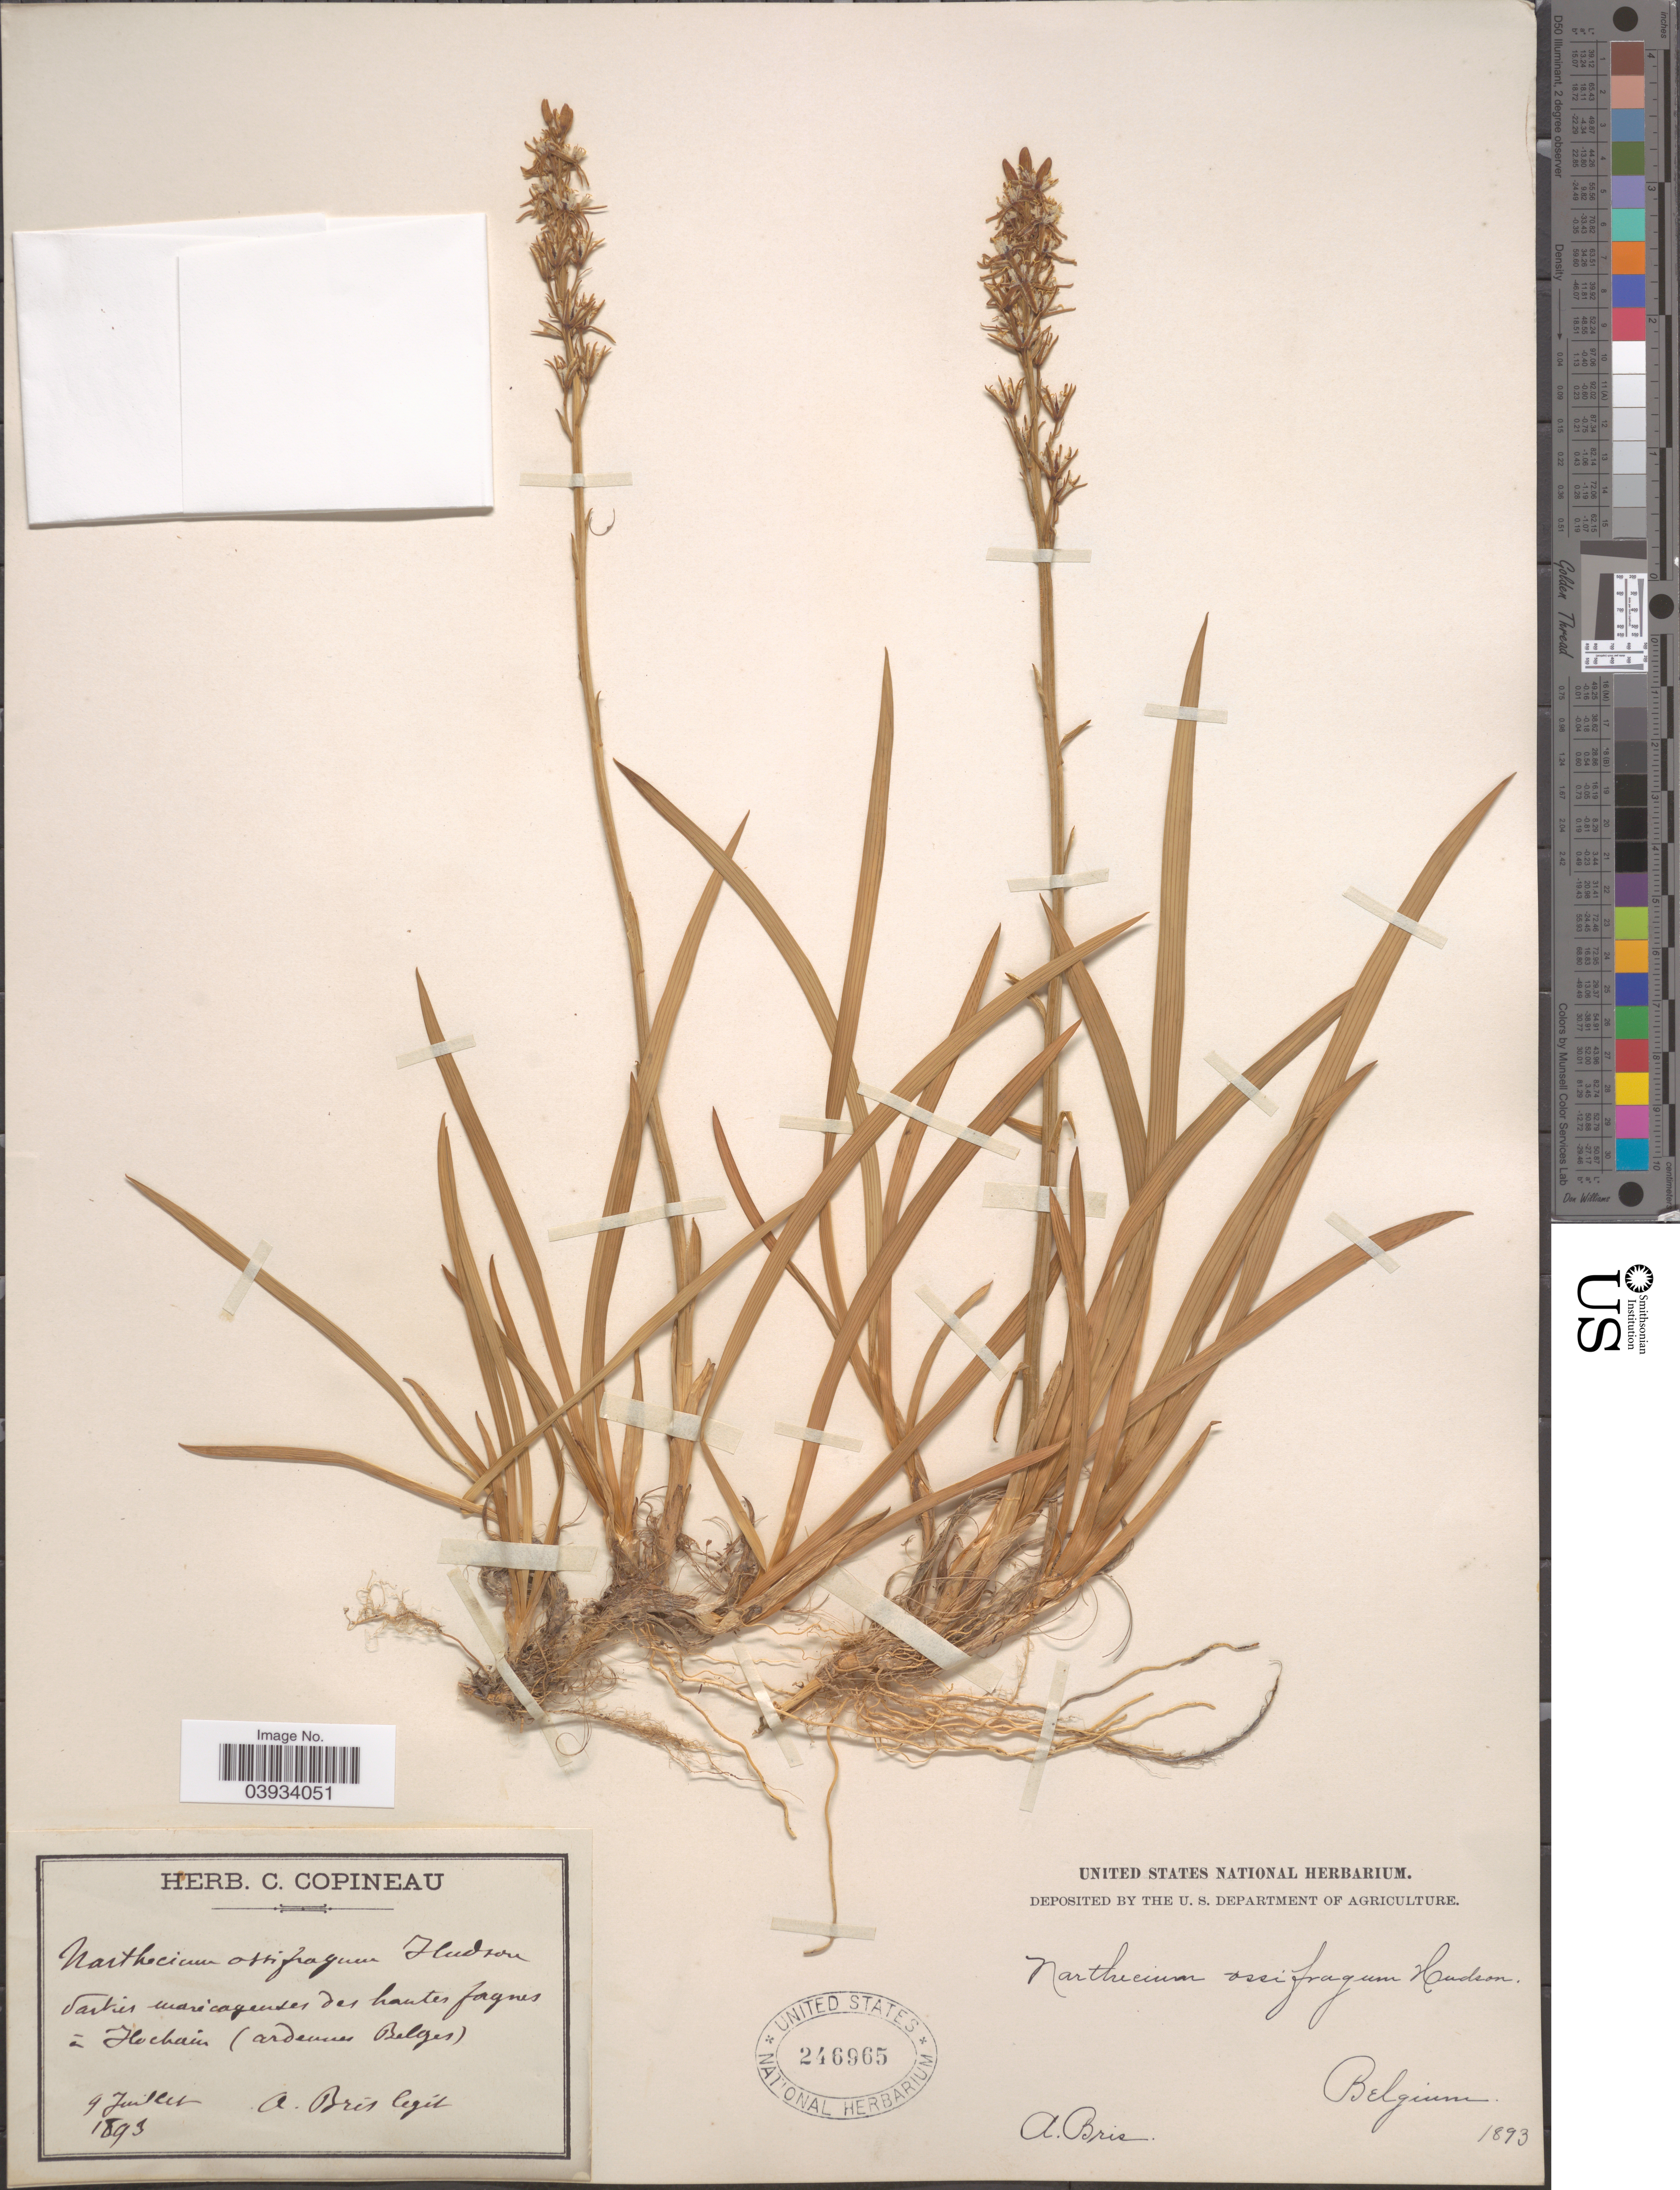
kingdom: Plantae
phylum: Tracheophyta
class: Liliopsida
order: Dioscoreales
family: Nartheciaceae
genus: Narthecium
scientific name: Narthecium ossifragum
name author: Huds.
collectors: Bris, A.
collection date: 1893-07-09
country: Belgium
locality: Hochain (Ardennes Belges).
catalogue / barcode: US 246965